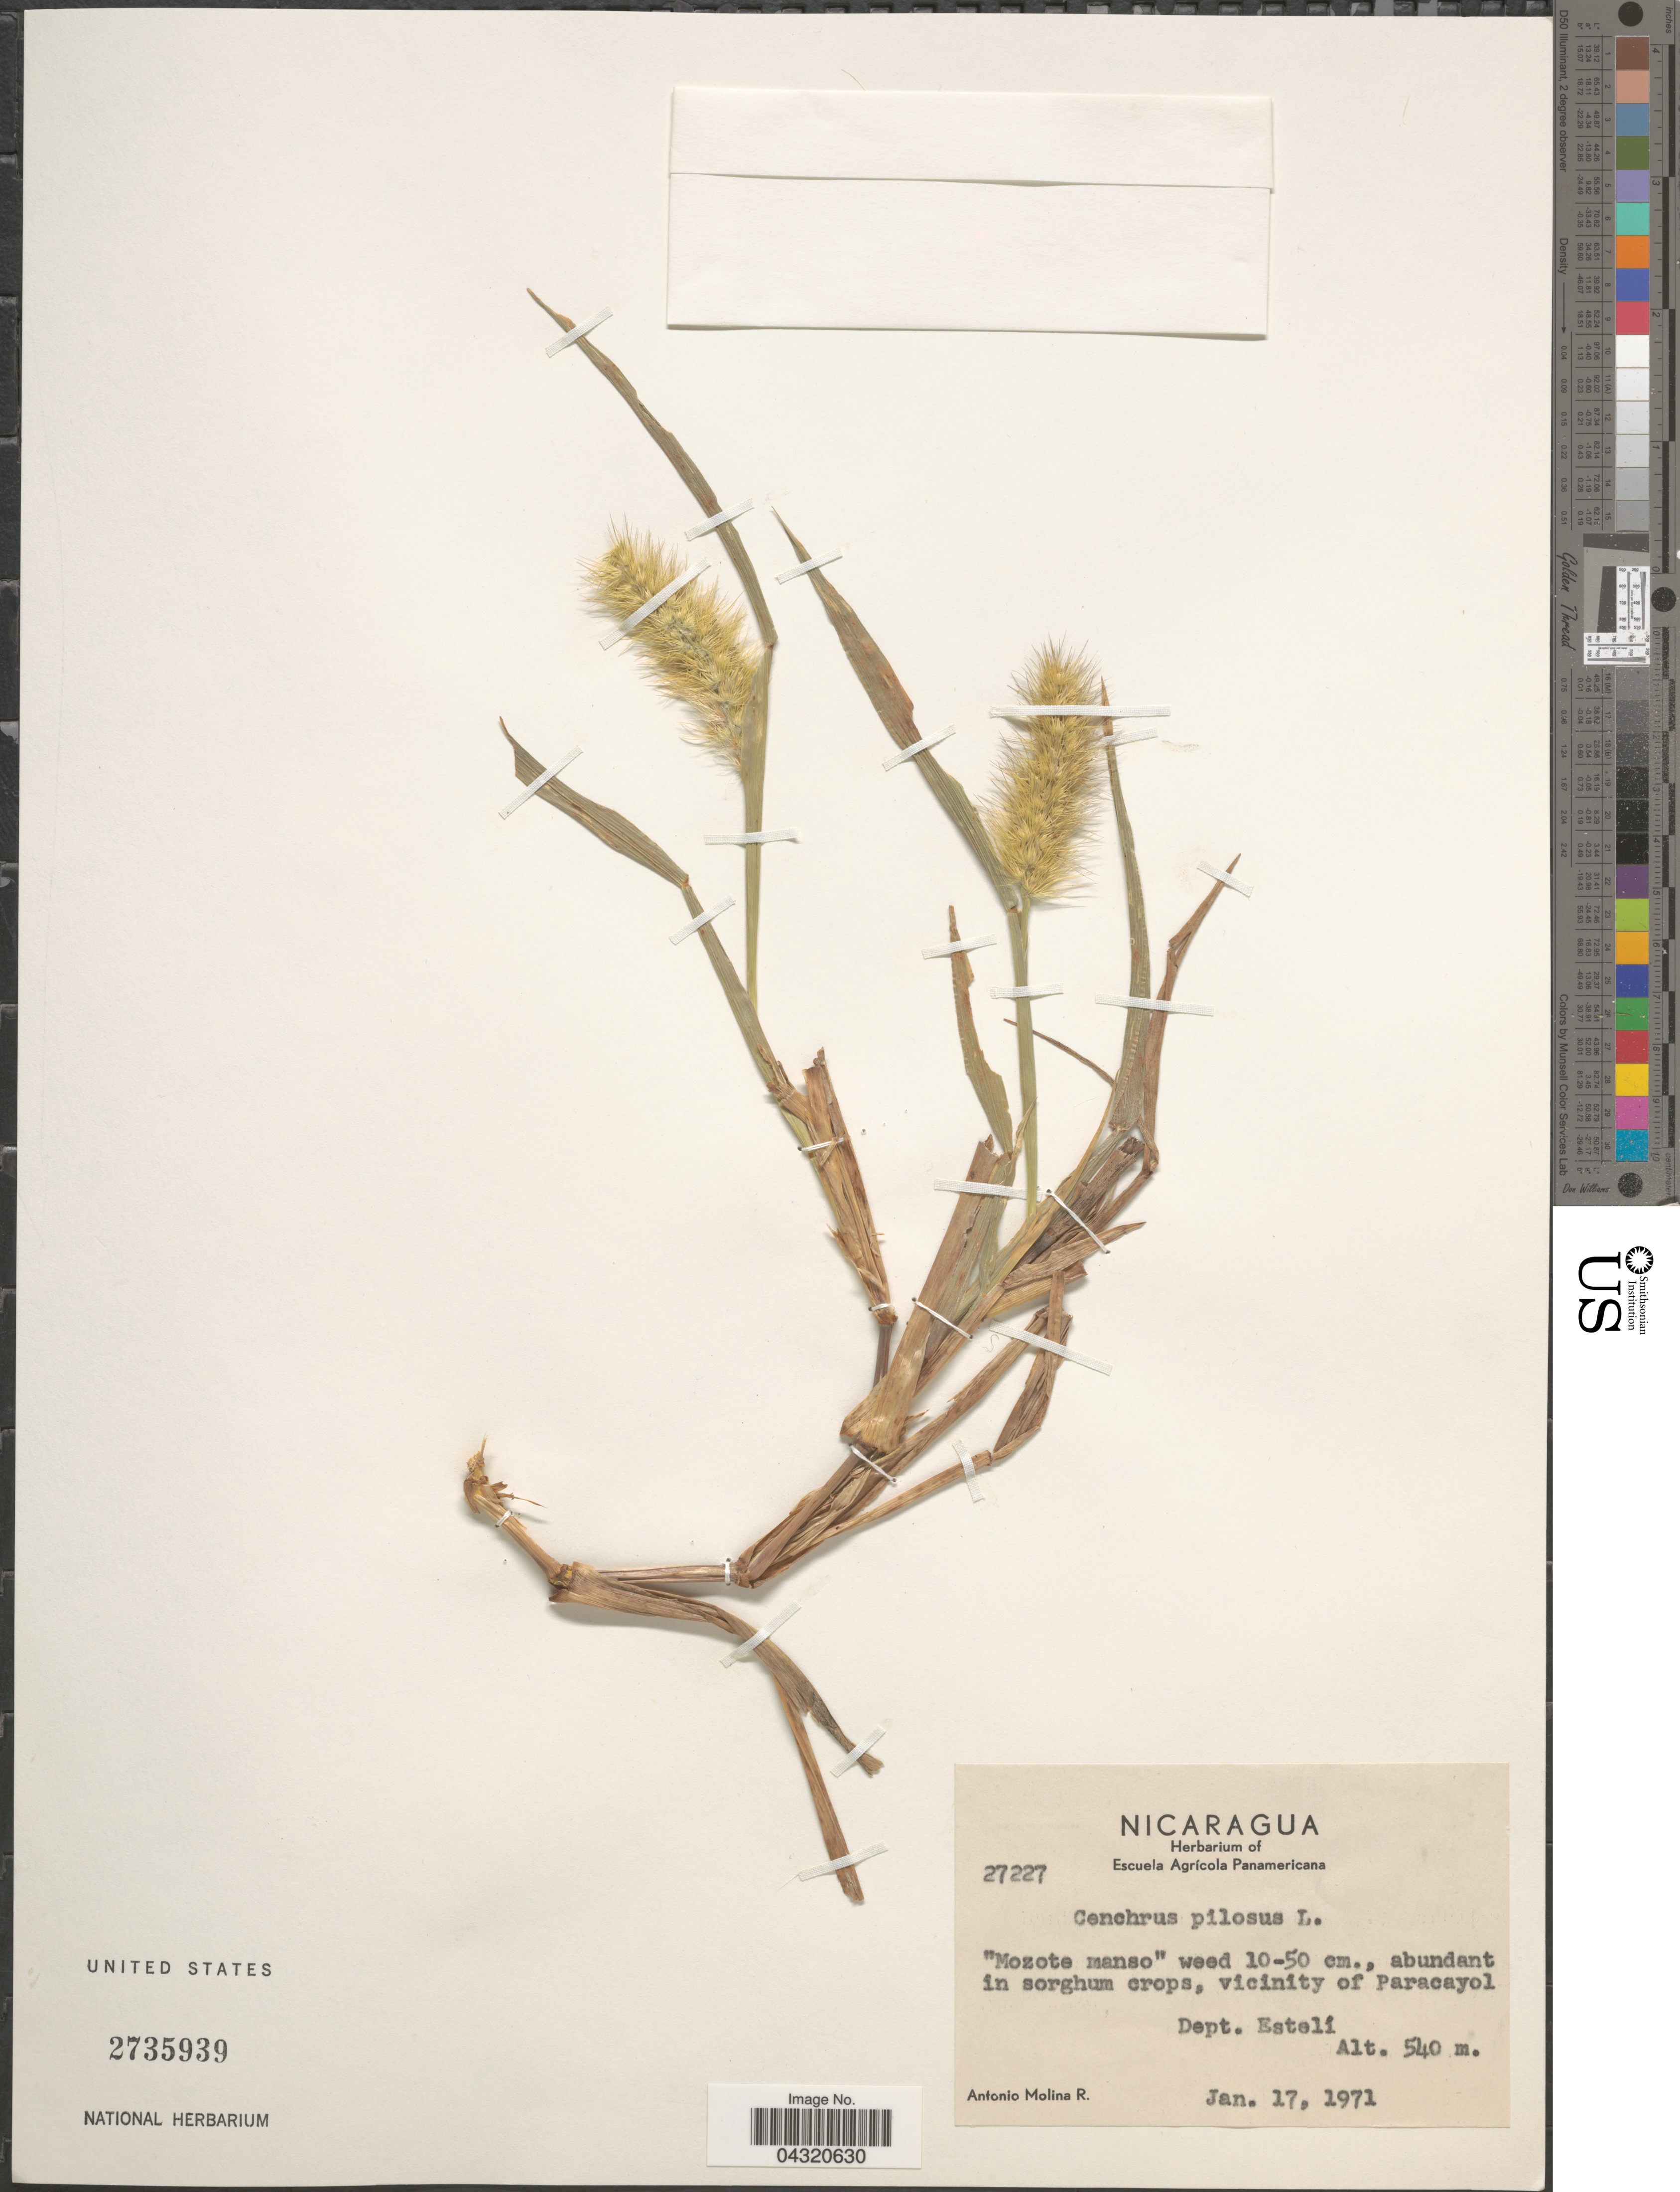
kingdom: Plantae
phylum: Tracheophyta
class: Liliopsida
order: Poales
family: Poaceae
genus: Cenchrus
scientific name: Cenchrus pilosus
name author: Kunth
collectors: A. Molina R.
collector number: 27227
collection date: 1971-01-17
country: Nicaragua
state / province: Esteli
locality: Vicinity of Paracayol. Dept. Estelí.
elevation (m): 540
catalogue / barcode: US 2735939